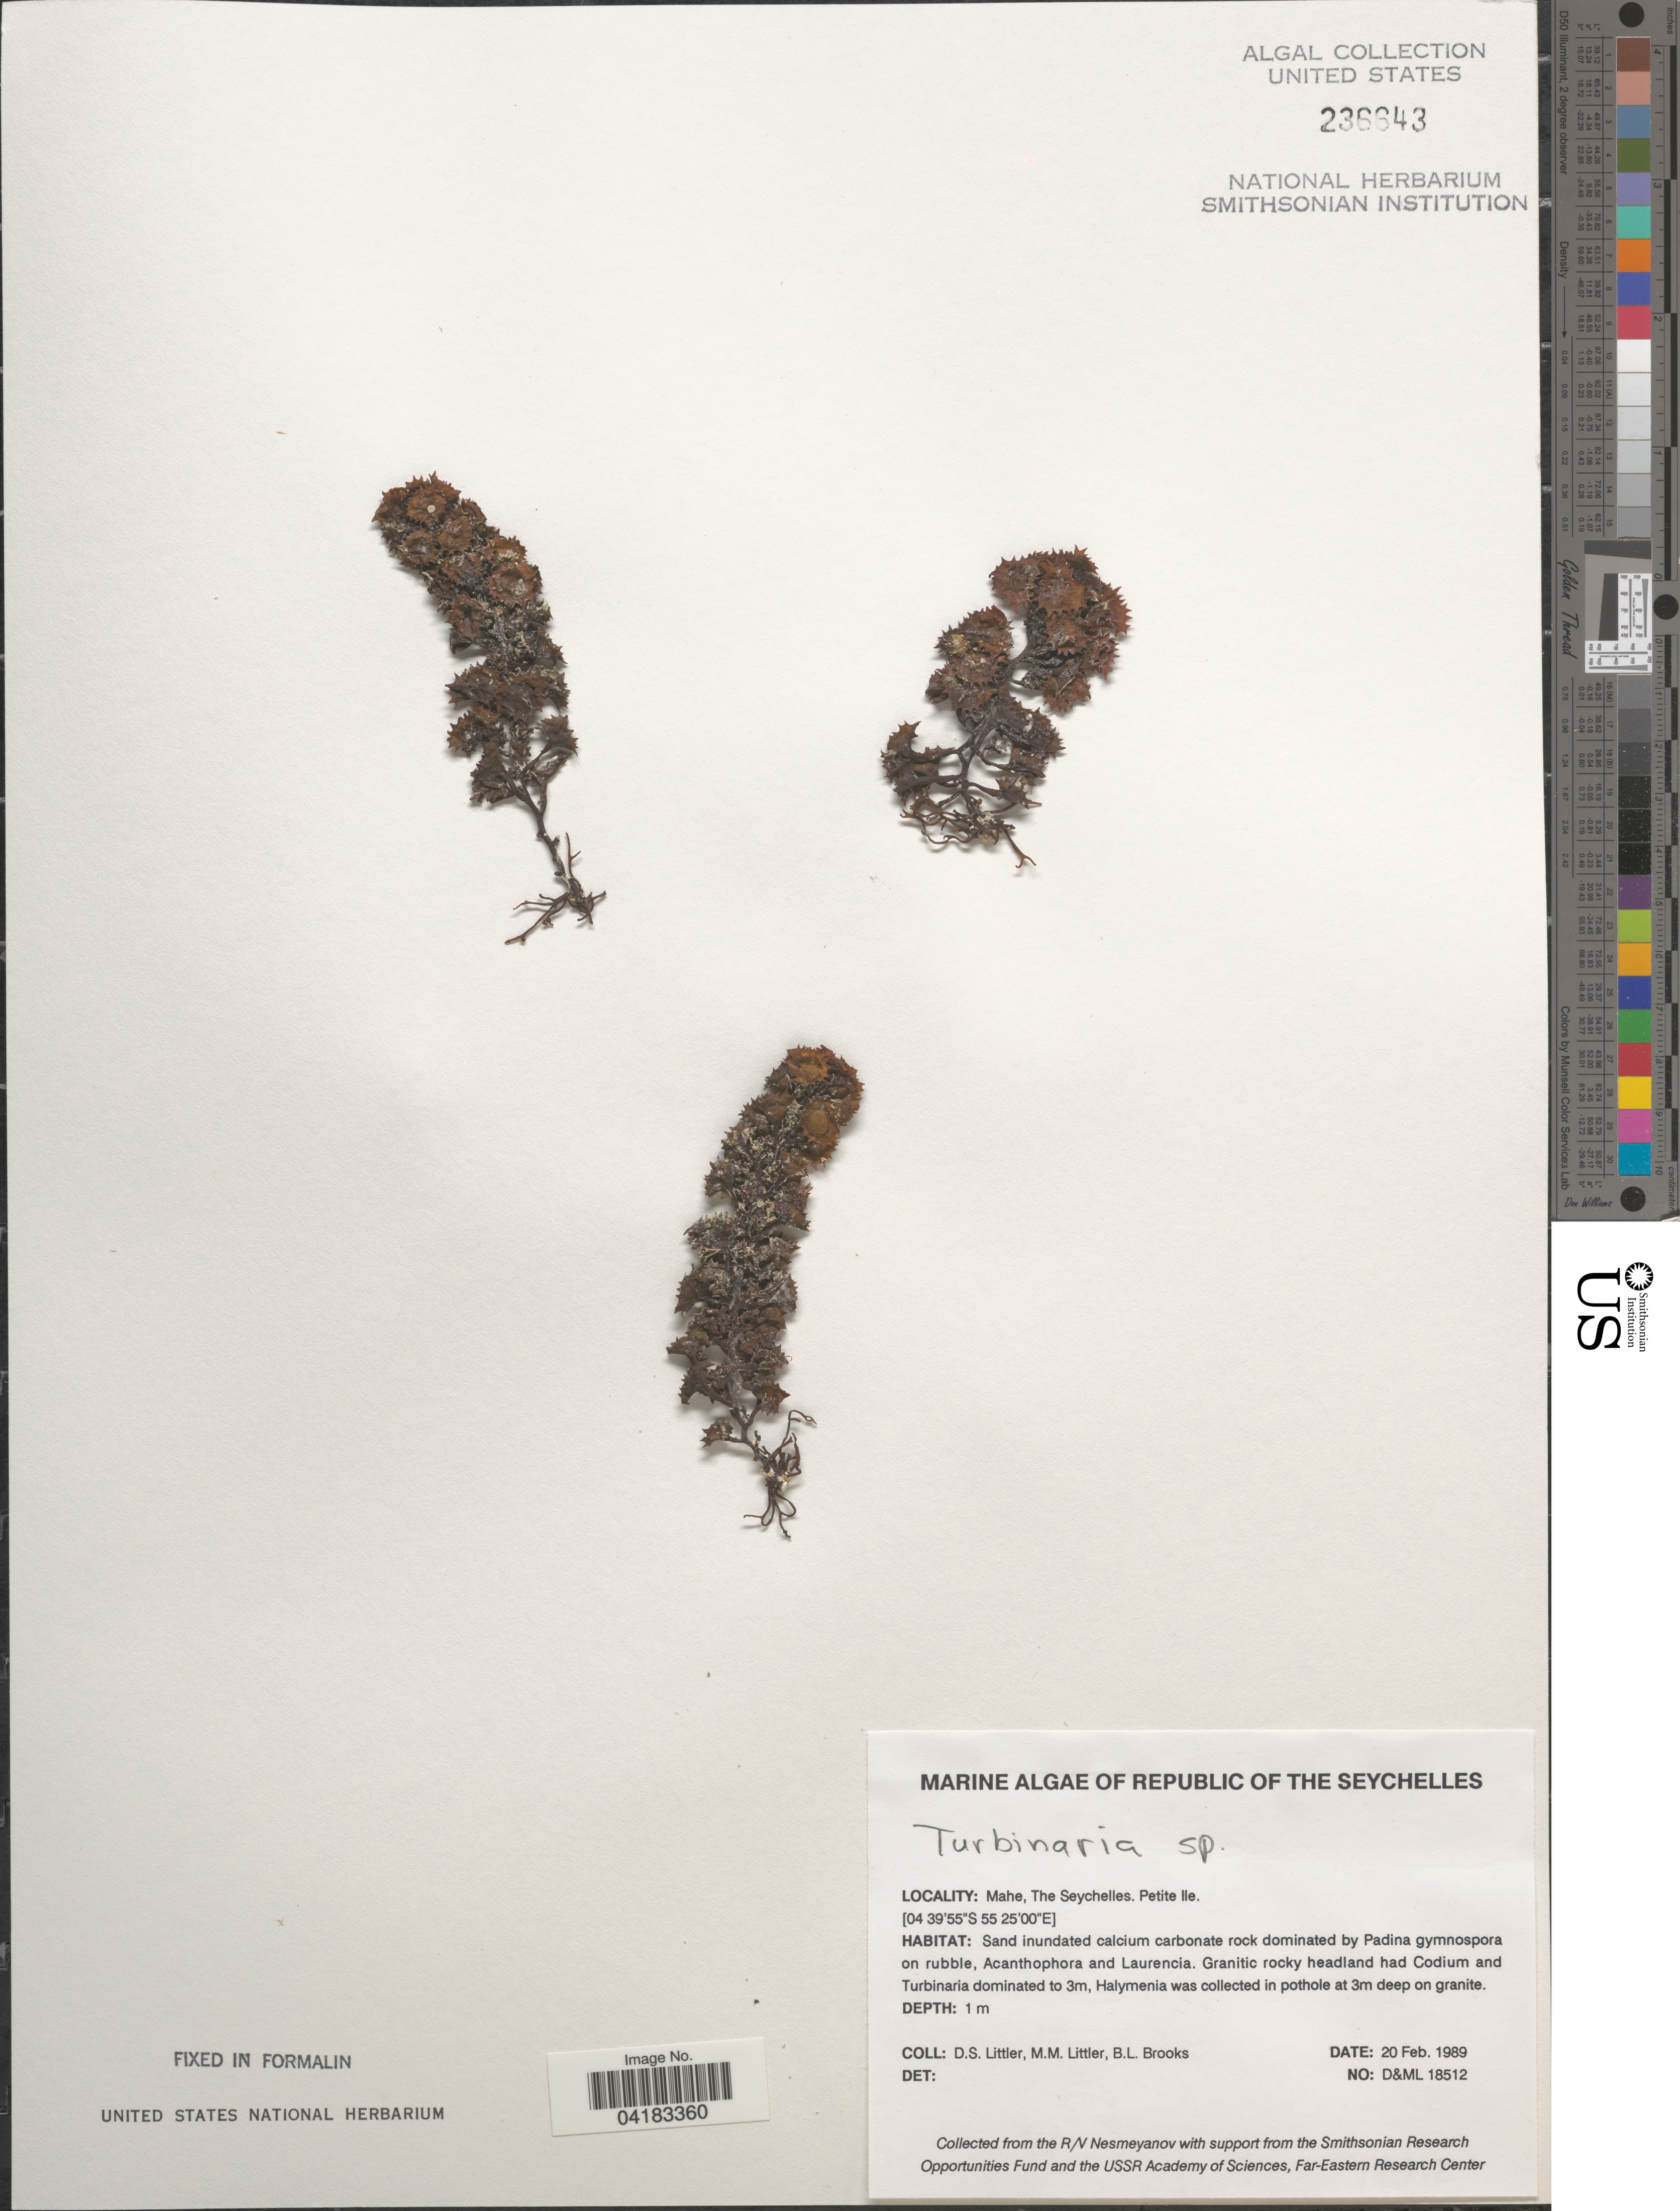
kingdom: Chromista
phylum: Ochrophyta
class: Phaeophyceae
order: Fucales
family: Sargassaceae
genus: Turbinaria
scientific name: Turbinaria sp.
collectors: D. S. Littler & B. Brooks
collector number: D&ML18512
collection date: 1989-02-20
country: Seychelles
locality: The Seychelles. Mahe, The Seychelles. Petite Ile.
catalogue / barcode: US 236643